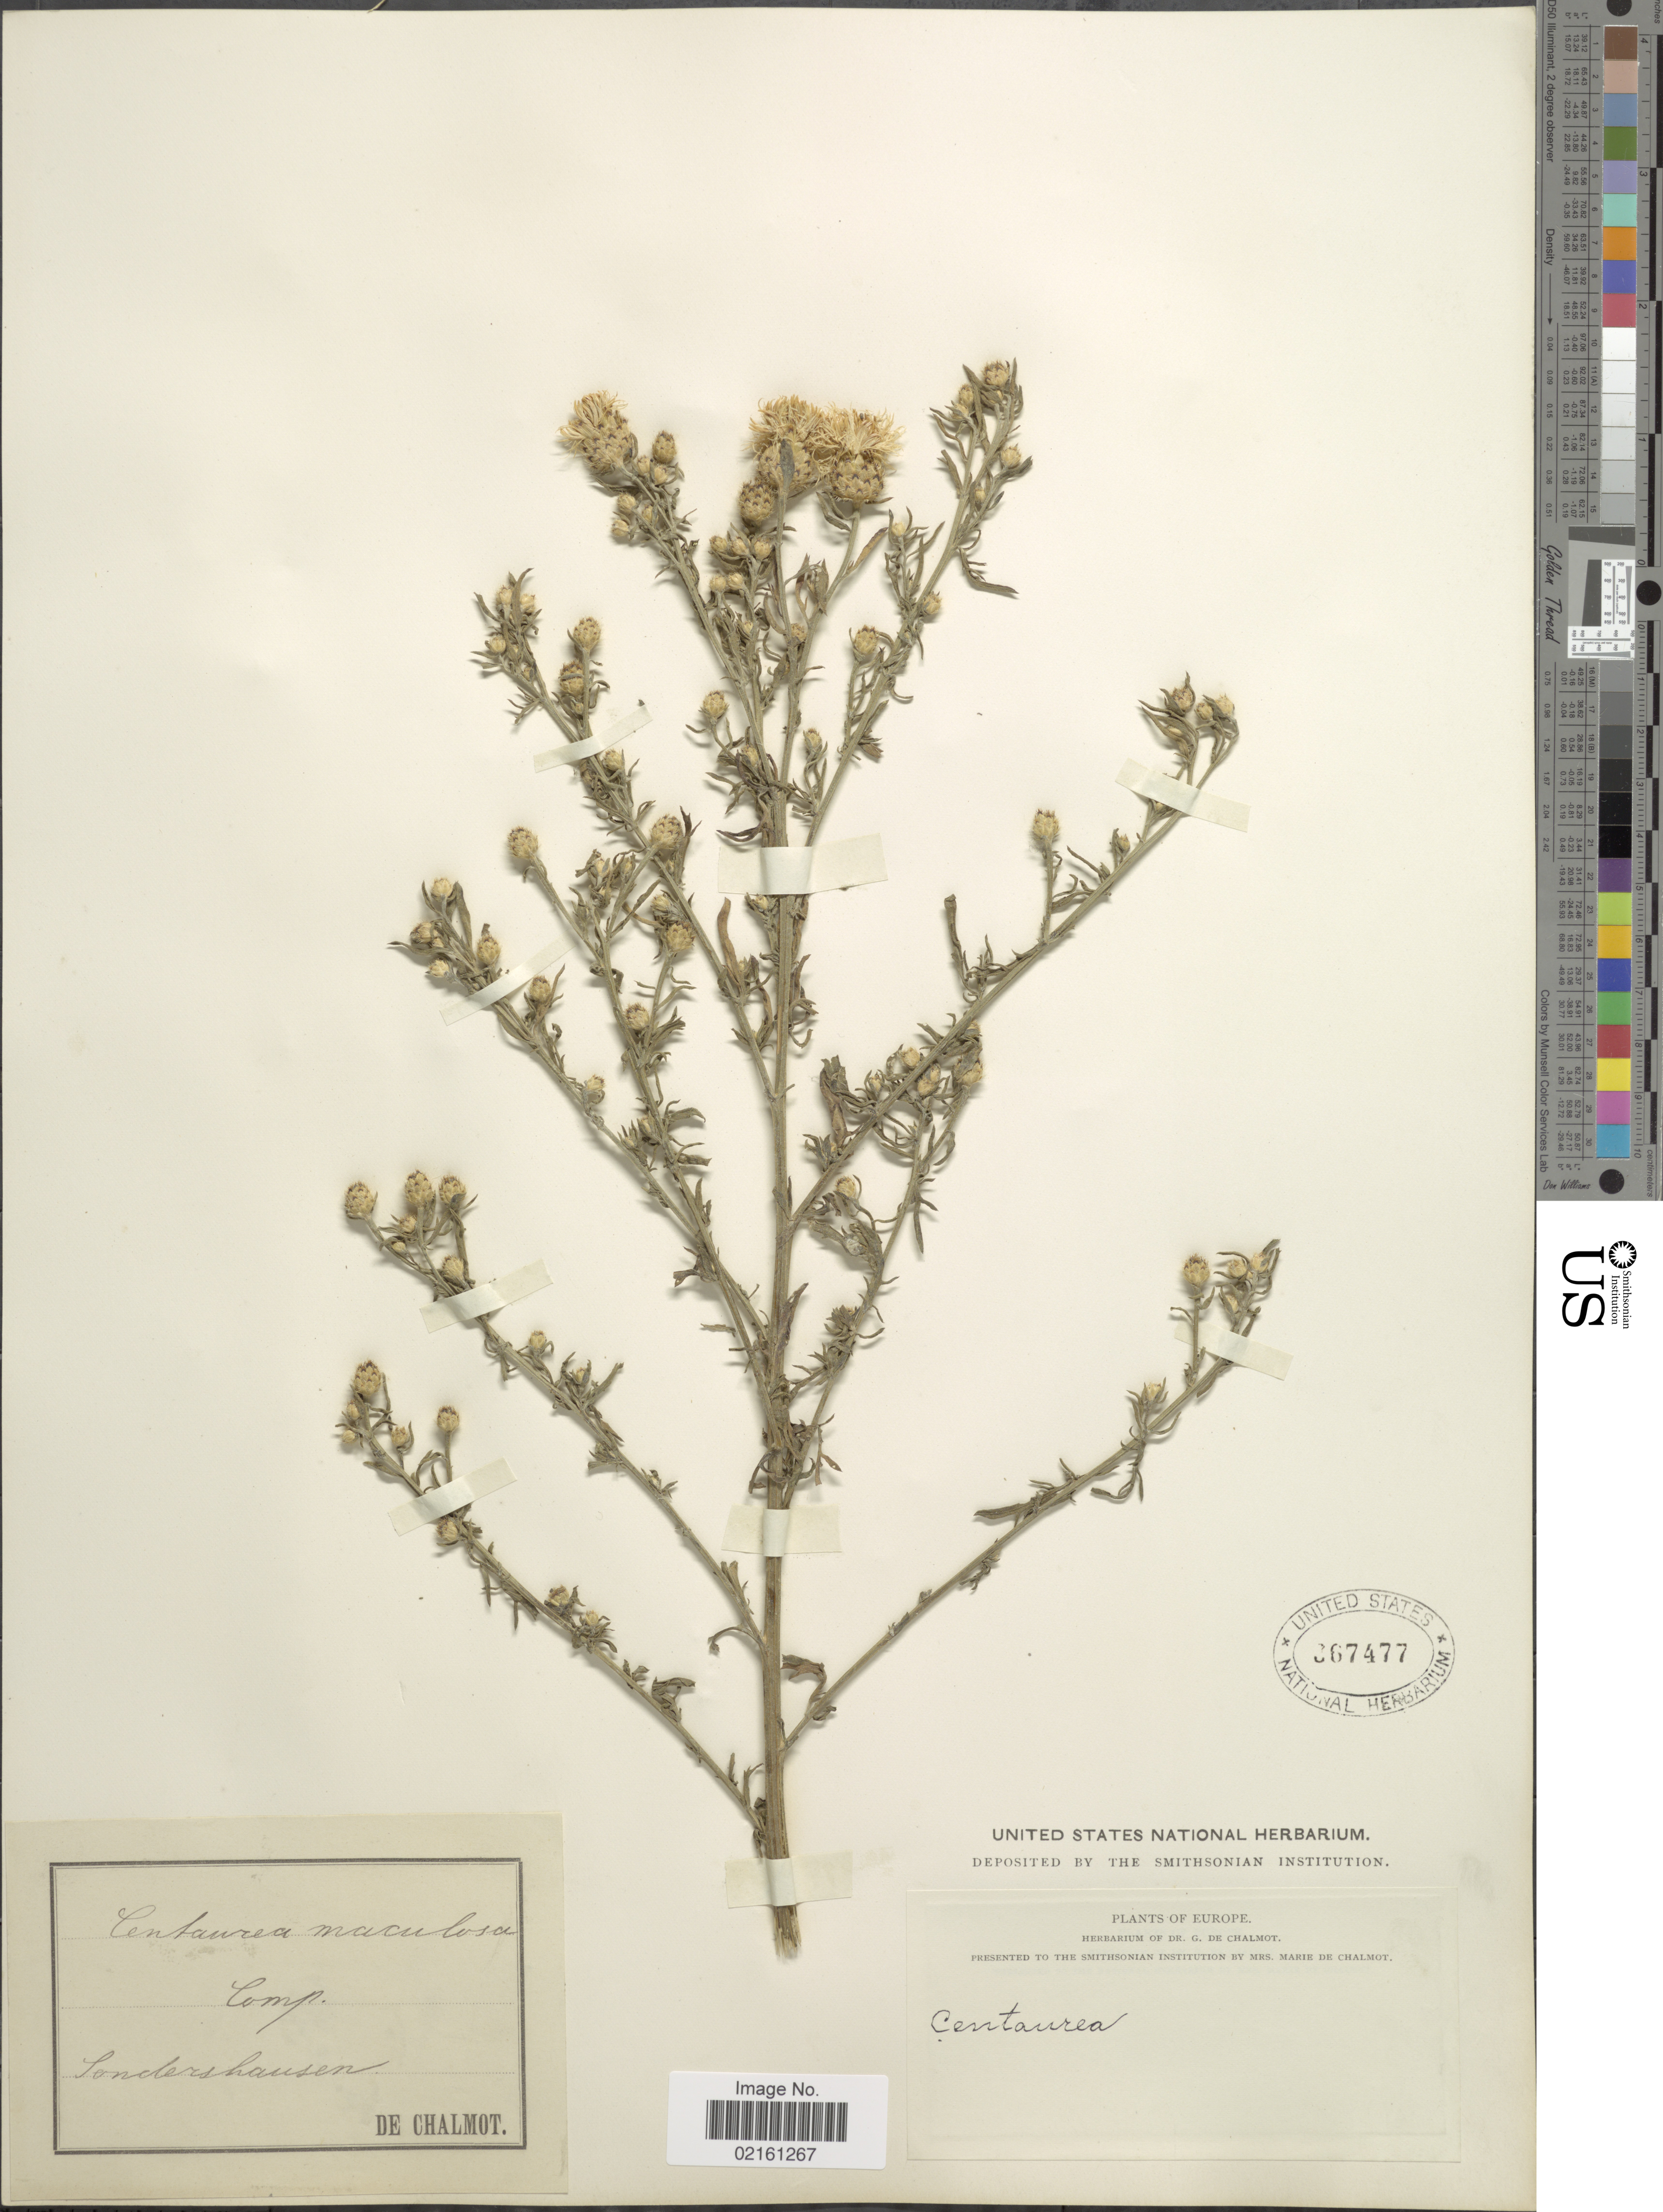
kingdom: Plantae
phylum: Tracheophyta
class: Magnoliopsida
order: Asterales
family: Asteraceae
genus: Centaurea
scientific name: Centaurea stoebe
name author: L.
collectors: De Chalmot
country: Germany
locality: Sondershausen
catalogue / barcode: US 367477